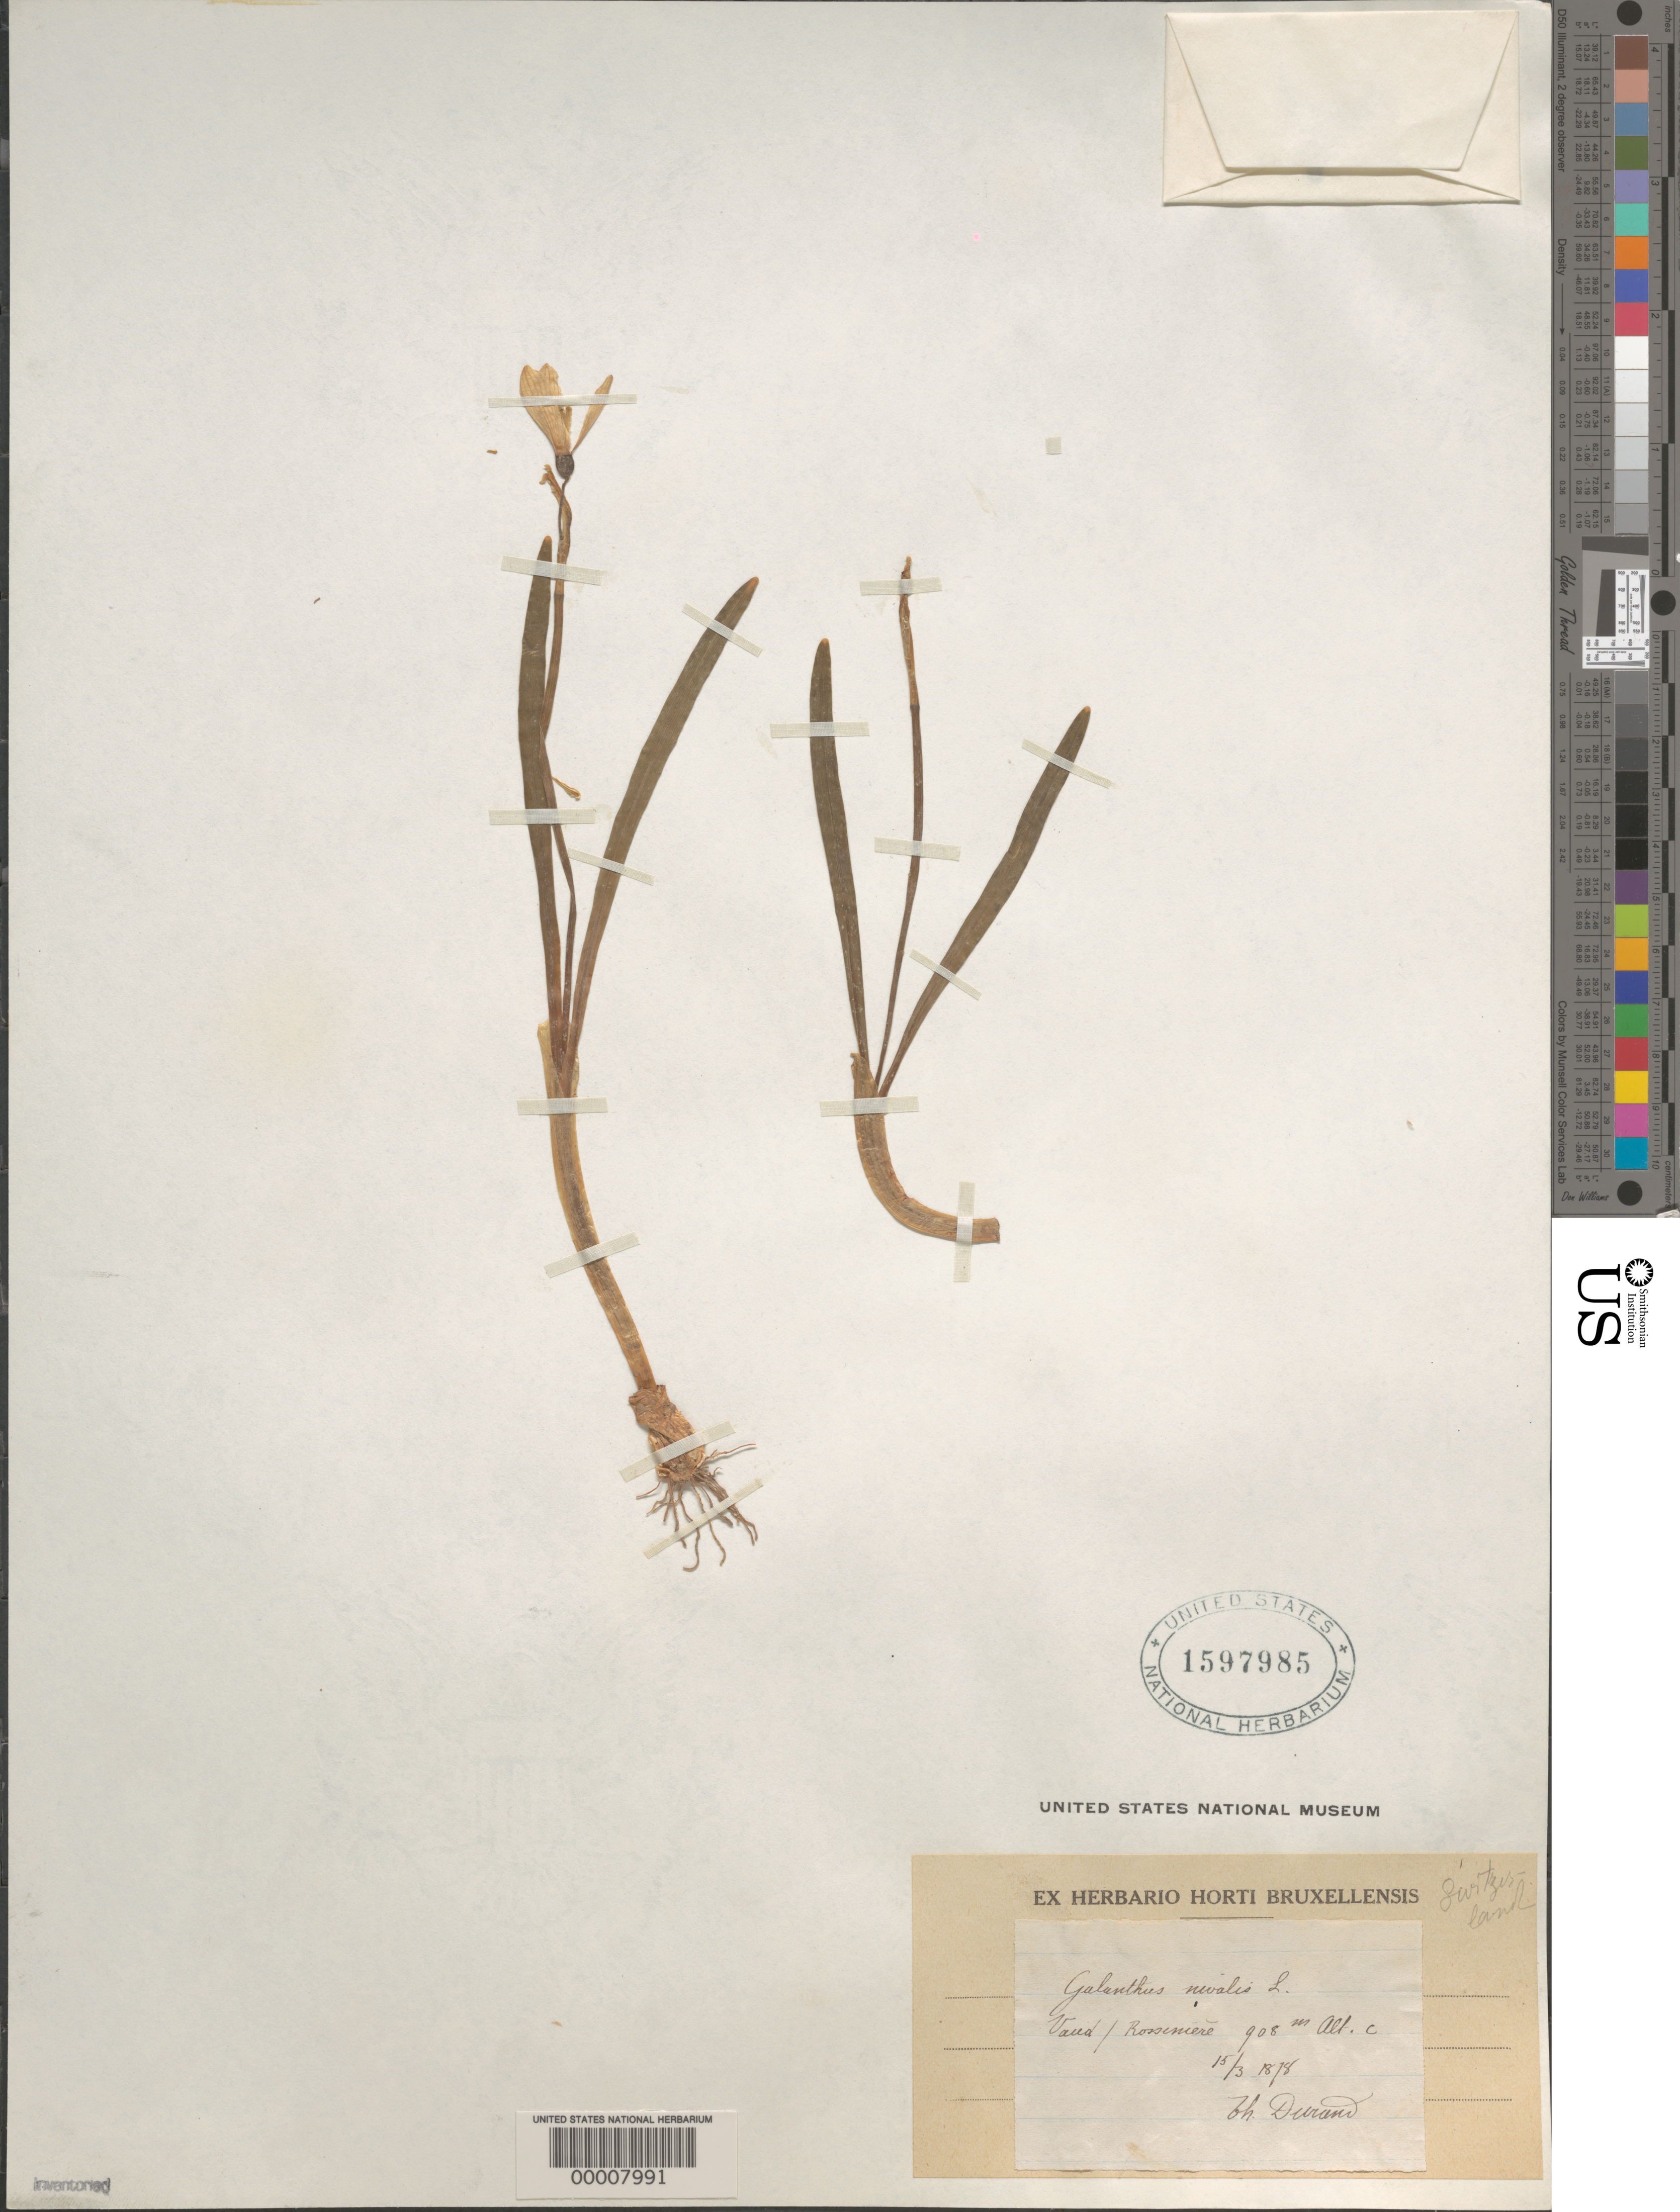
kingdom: Plantae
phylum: Tracheophyta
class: Liliopsida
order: Asparagales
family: Amaryllidaceae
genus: Galanthus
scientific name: Galanthus nivalis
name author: L.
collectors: E. A. Durand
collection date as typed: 15 Mar 1878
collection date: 1878-03-15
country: Switzerland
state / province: Vaud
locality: Rossimere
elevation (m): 908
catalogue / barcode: US 1597985